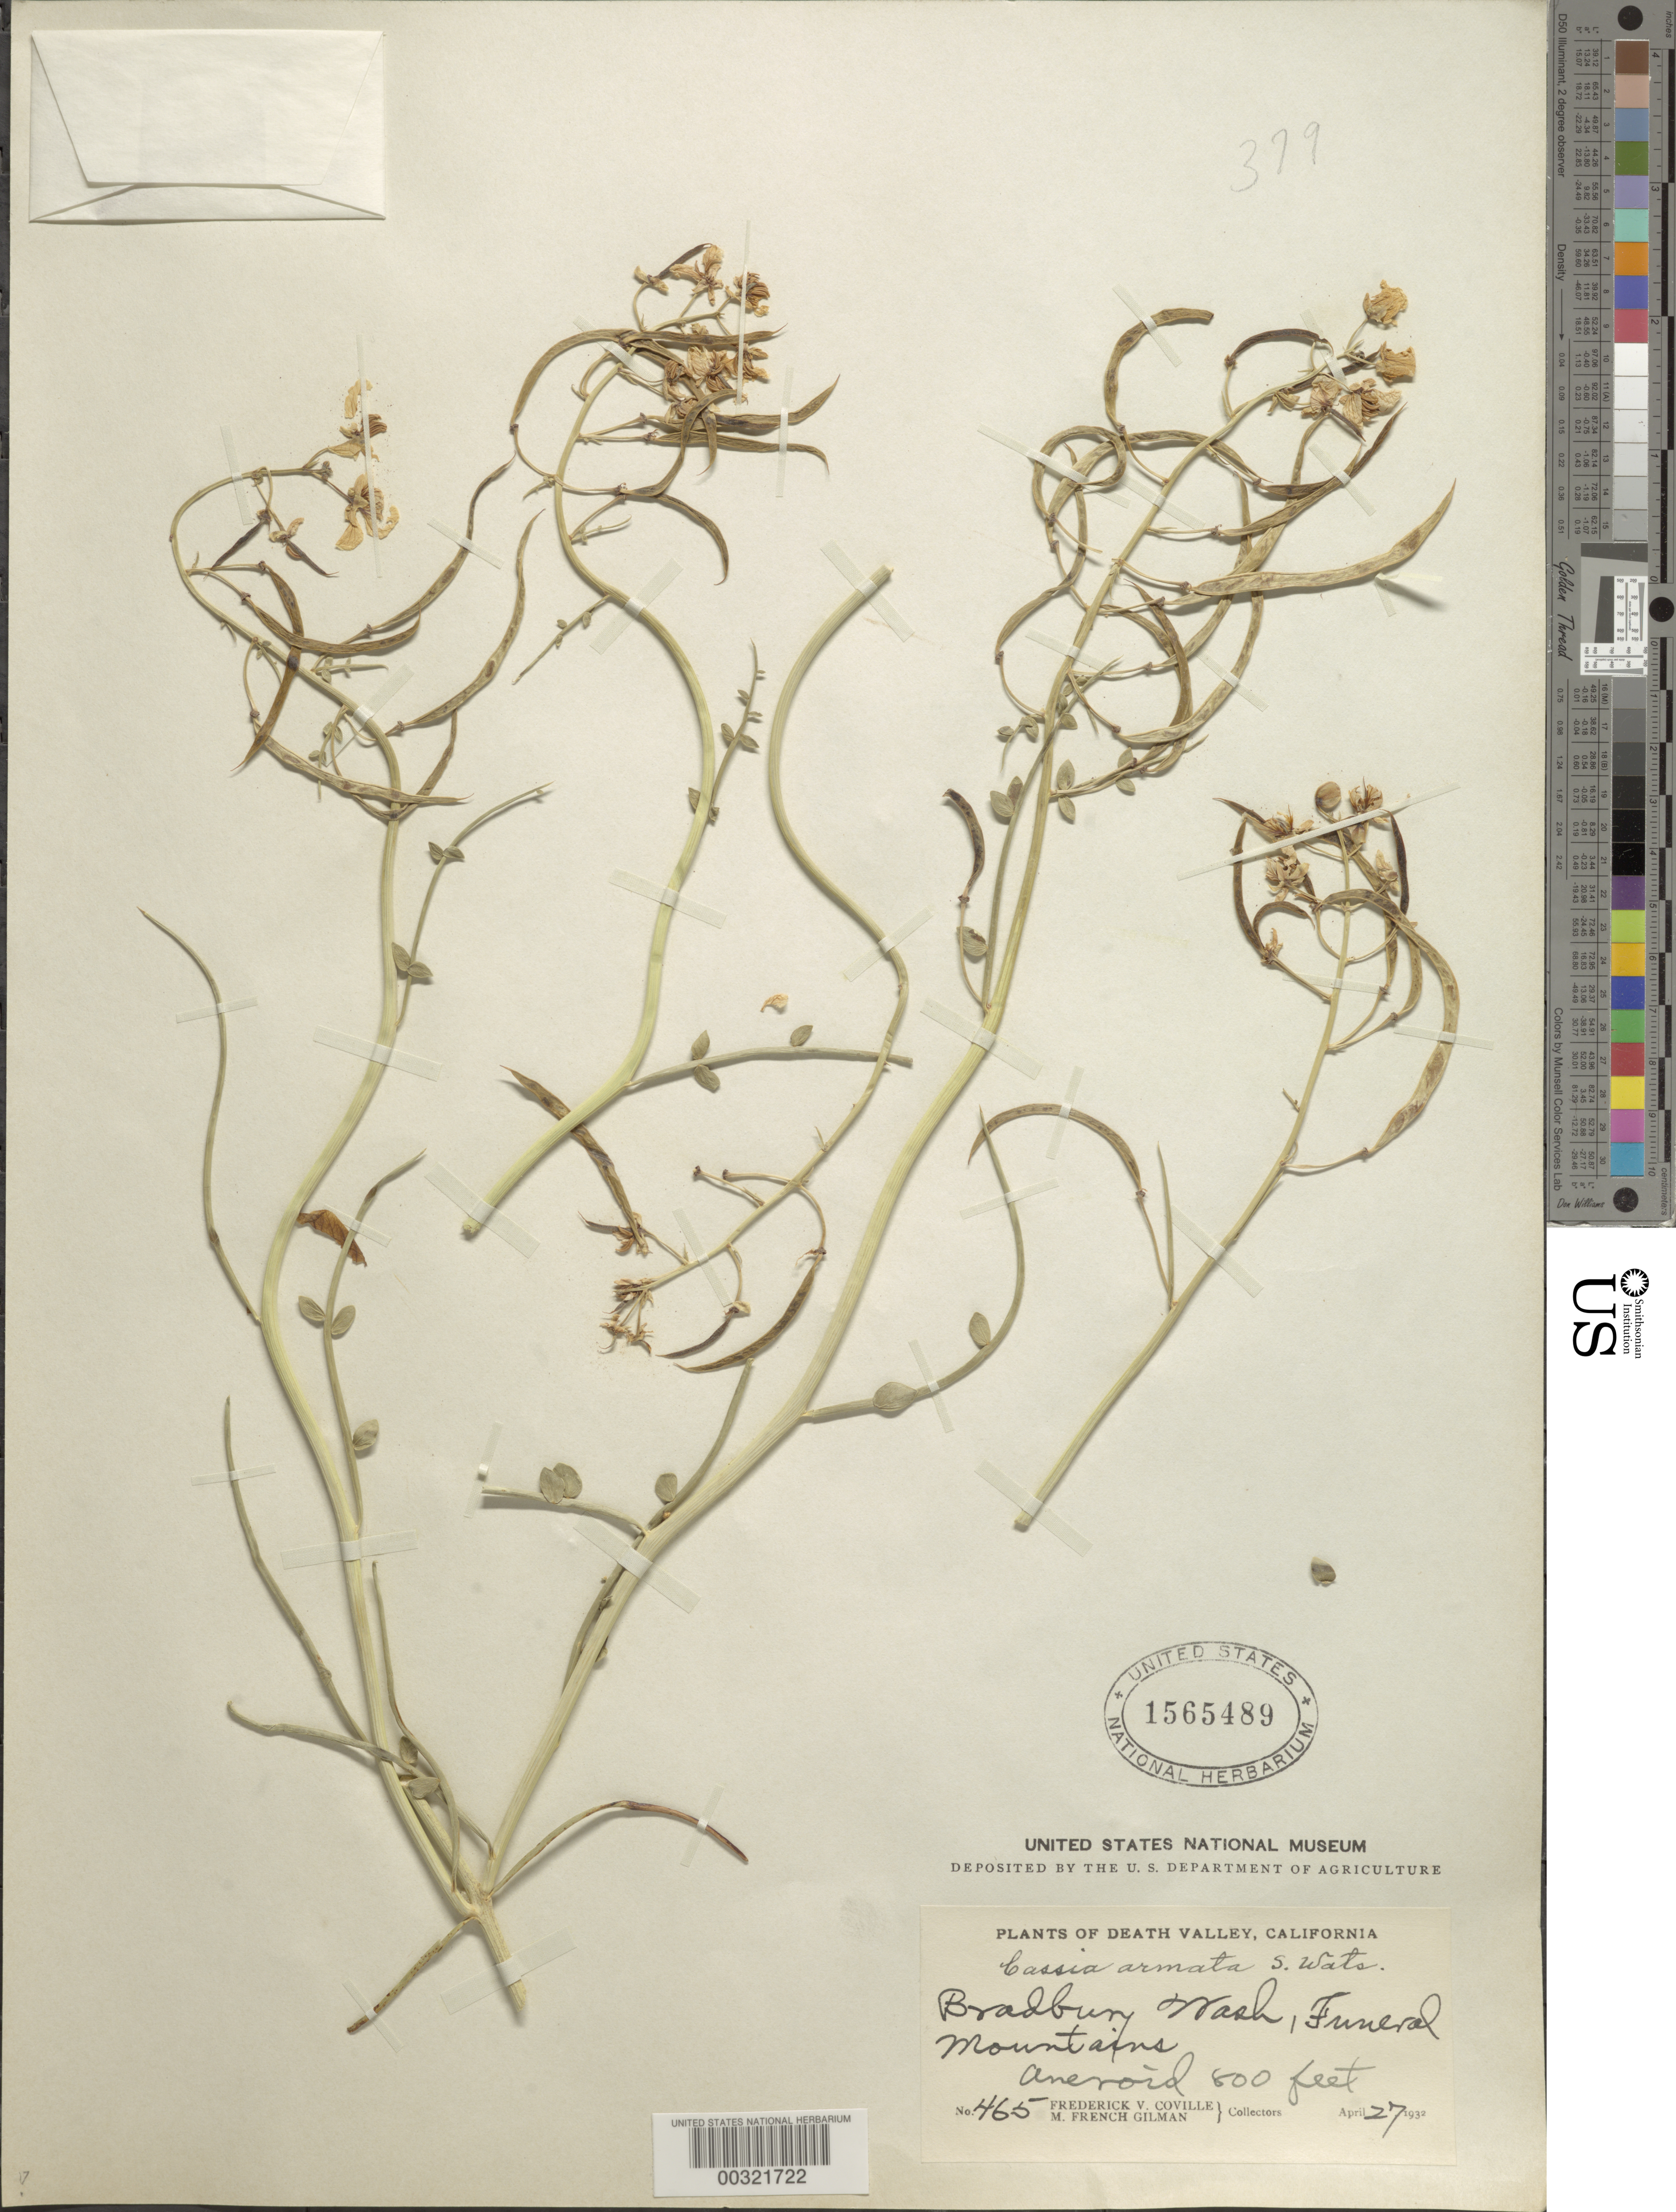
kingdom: Plantae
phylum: Tracheophyta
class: Magnoliopsida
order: Fabales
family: Fabaceae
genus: Senna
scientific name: Senna armata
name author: (S. Watson) H.S. Irwin & Barneby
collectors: F. V. Coville & M. F. Gilman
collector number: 465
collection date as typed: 27 Apr 1932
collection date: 1932-04-27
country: United States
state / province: California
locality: Bradbury wash, funeral mountains, death valley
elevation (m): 244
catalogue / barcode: US 1565489